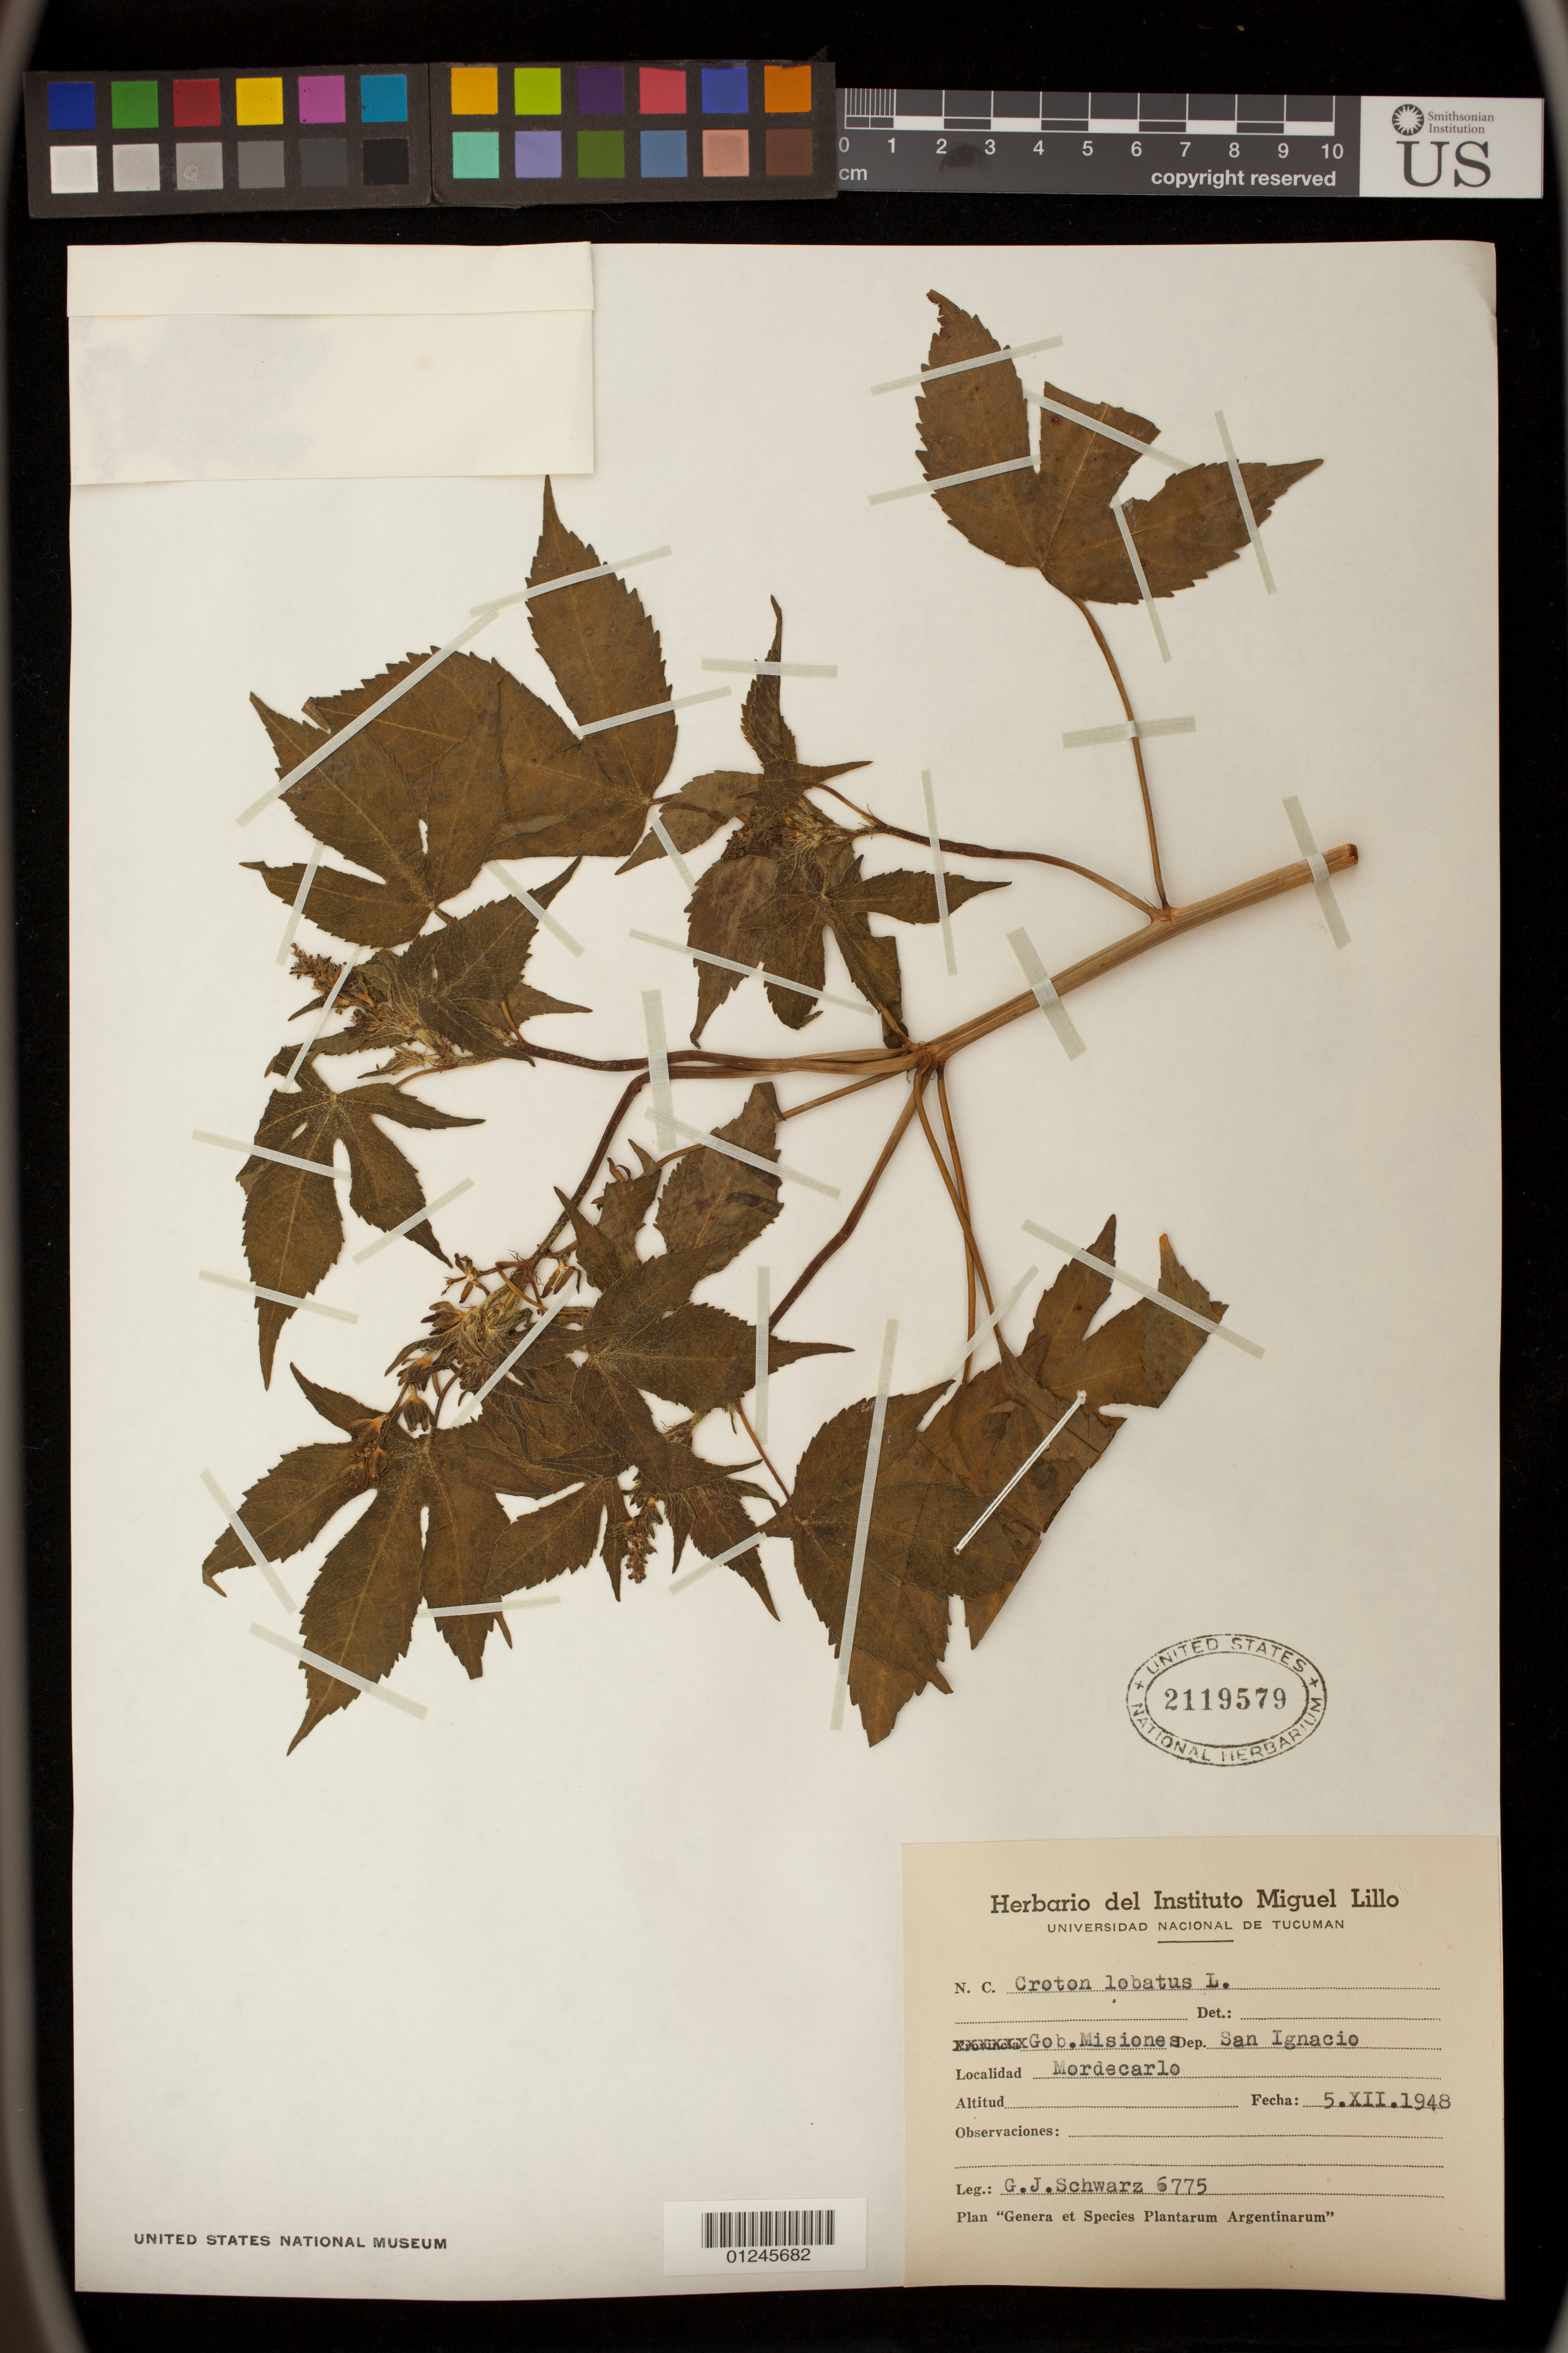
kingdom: Plantae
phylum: Tracheophyta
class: Magnoliopsida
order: Malpighiales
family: Euphorbiaceae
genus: Croton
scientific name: Croton lobatus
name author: L.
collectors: G. J. Schwarz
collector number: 6775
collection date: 1948-12-05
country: Argentina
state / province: Misiones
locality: San Ignacio, Mordecarlo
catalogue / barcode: US 2119579